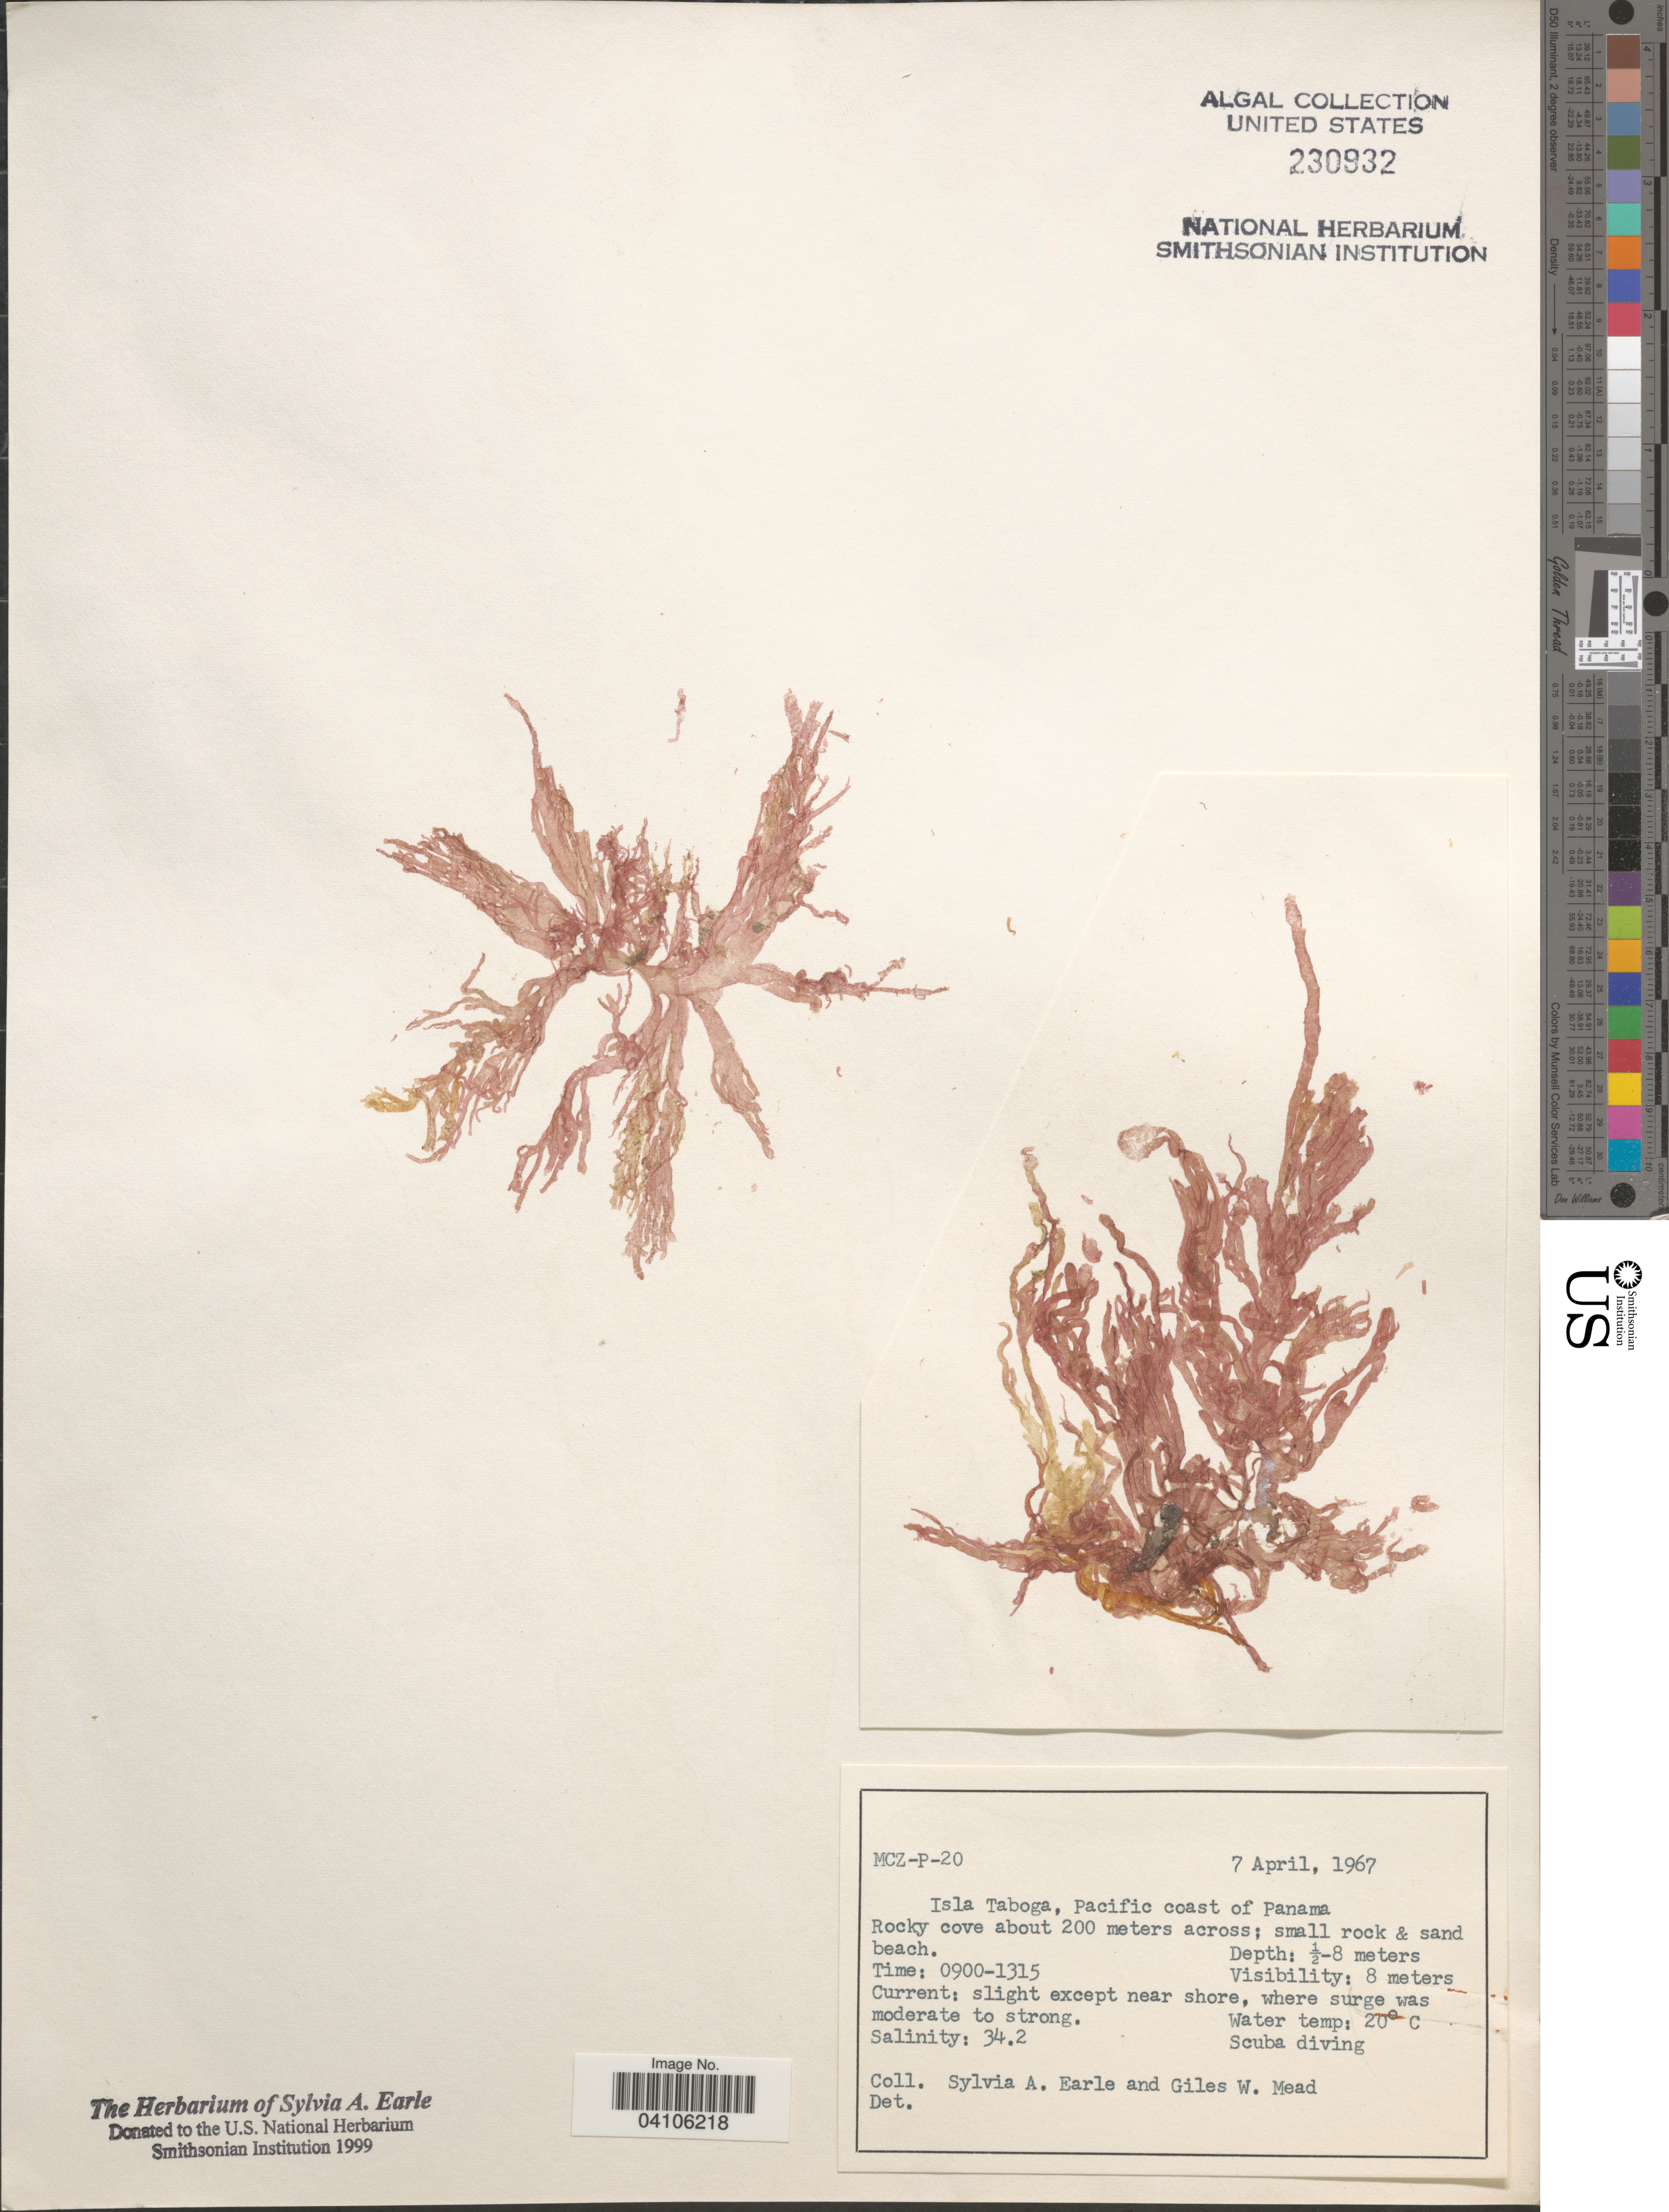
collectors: S. A. Earle & G. W. Mead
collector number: MCZ-P-20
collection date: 1967-04-07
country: Panama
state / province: Panamá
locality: Isla Taboga, Pacific coast of Panama. Rocky cove about 200 meters across.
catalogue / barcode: US 230932